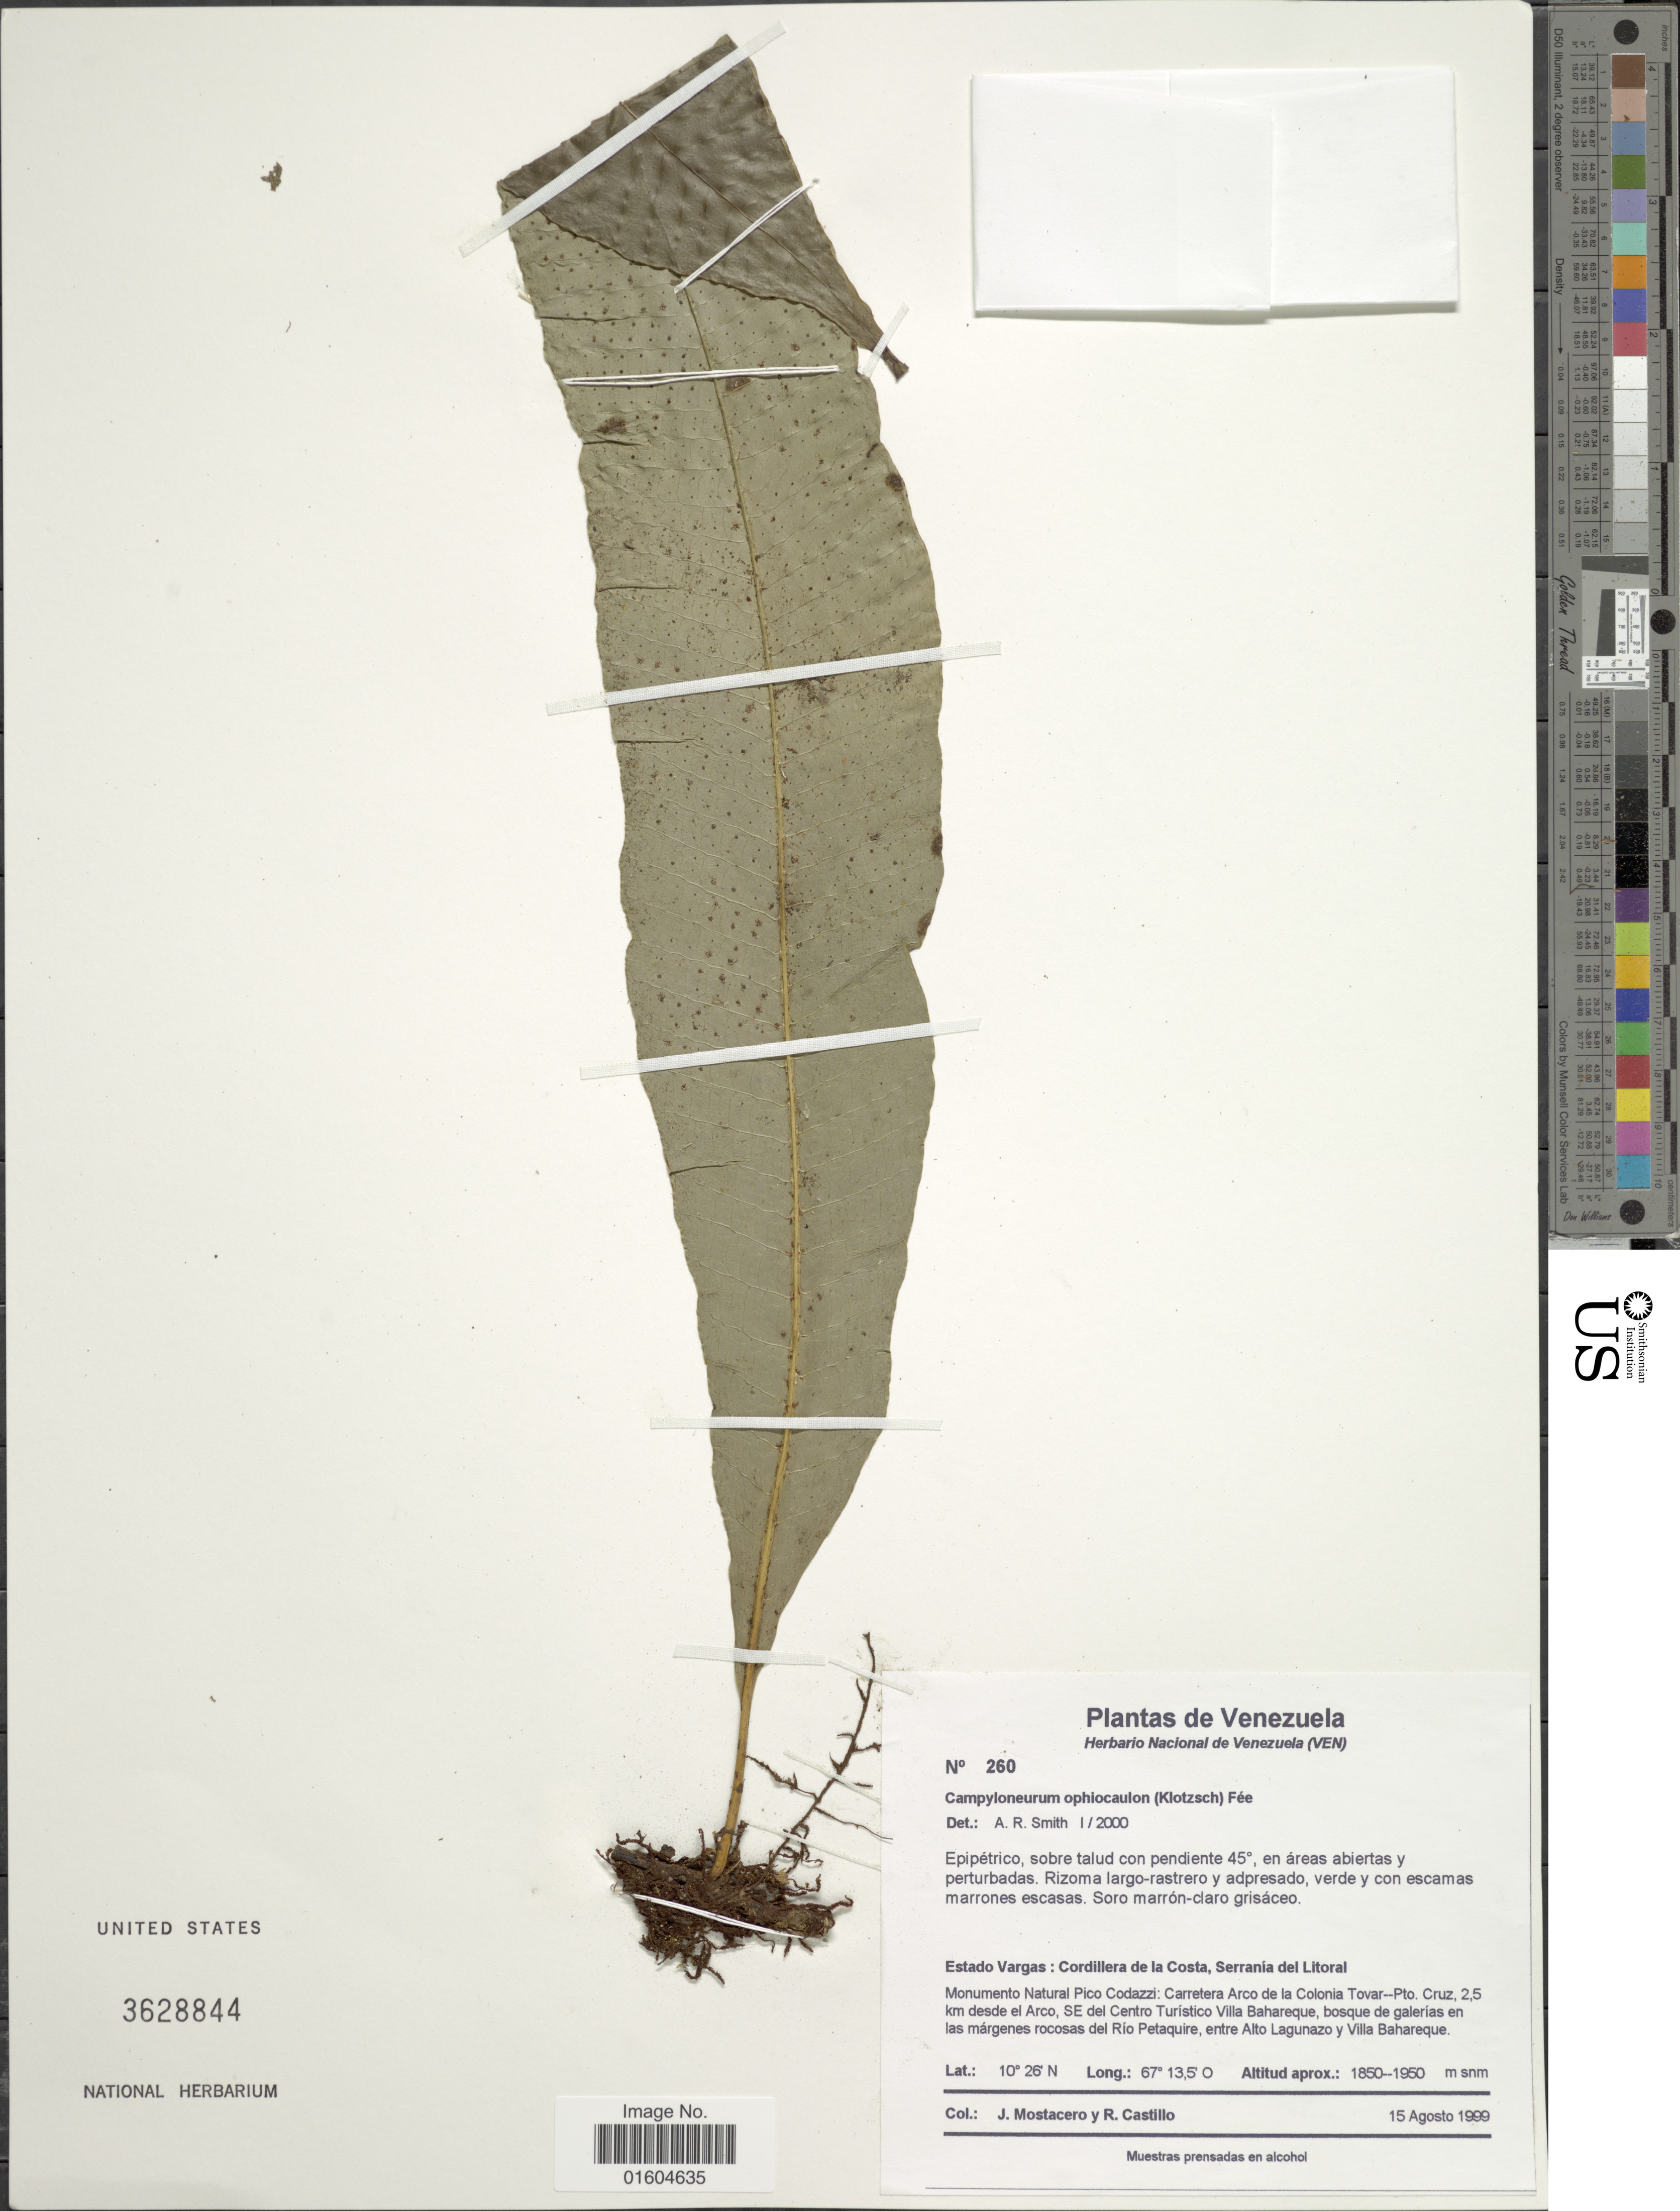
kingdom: Plantae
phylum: Tracheophyta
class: Polypodiopsida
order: Polypodiales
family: Polypodiaceae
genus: Campyloneurum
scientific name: Campyloneurum ophiocaulon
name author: (Klotzsch) Fée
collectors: J. Mostacero & R. Castillo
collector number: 260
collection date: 1999-08-15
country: Venezuela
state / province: Vargas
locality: Venezuela. Estado Vargas: Cordillera de la Costa, Serrania del Litoral. Monumento Natural Pico Codazzi: Carretera Arco de la Colonia Tovar-Pto. Cruz, 2,5 km desde el Arco, SE del Centro Turistico Villa Bahareque, bosque de galerias en las margenes rocosas del Rio Petaquire, entre Alto Lagunazo y Villa Bahareque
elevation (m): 1850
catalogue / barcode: US 3628844